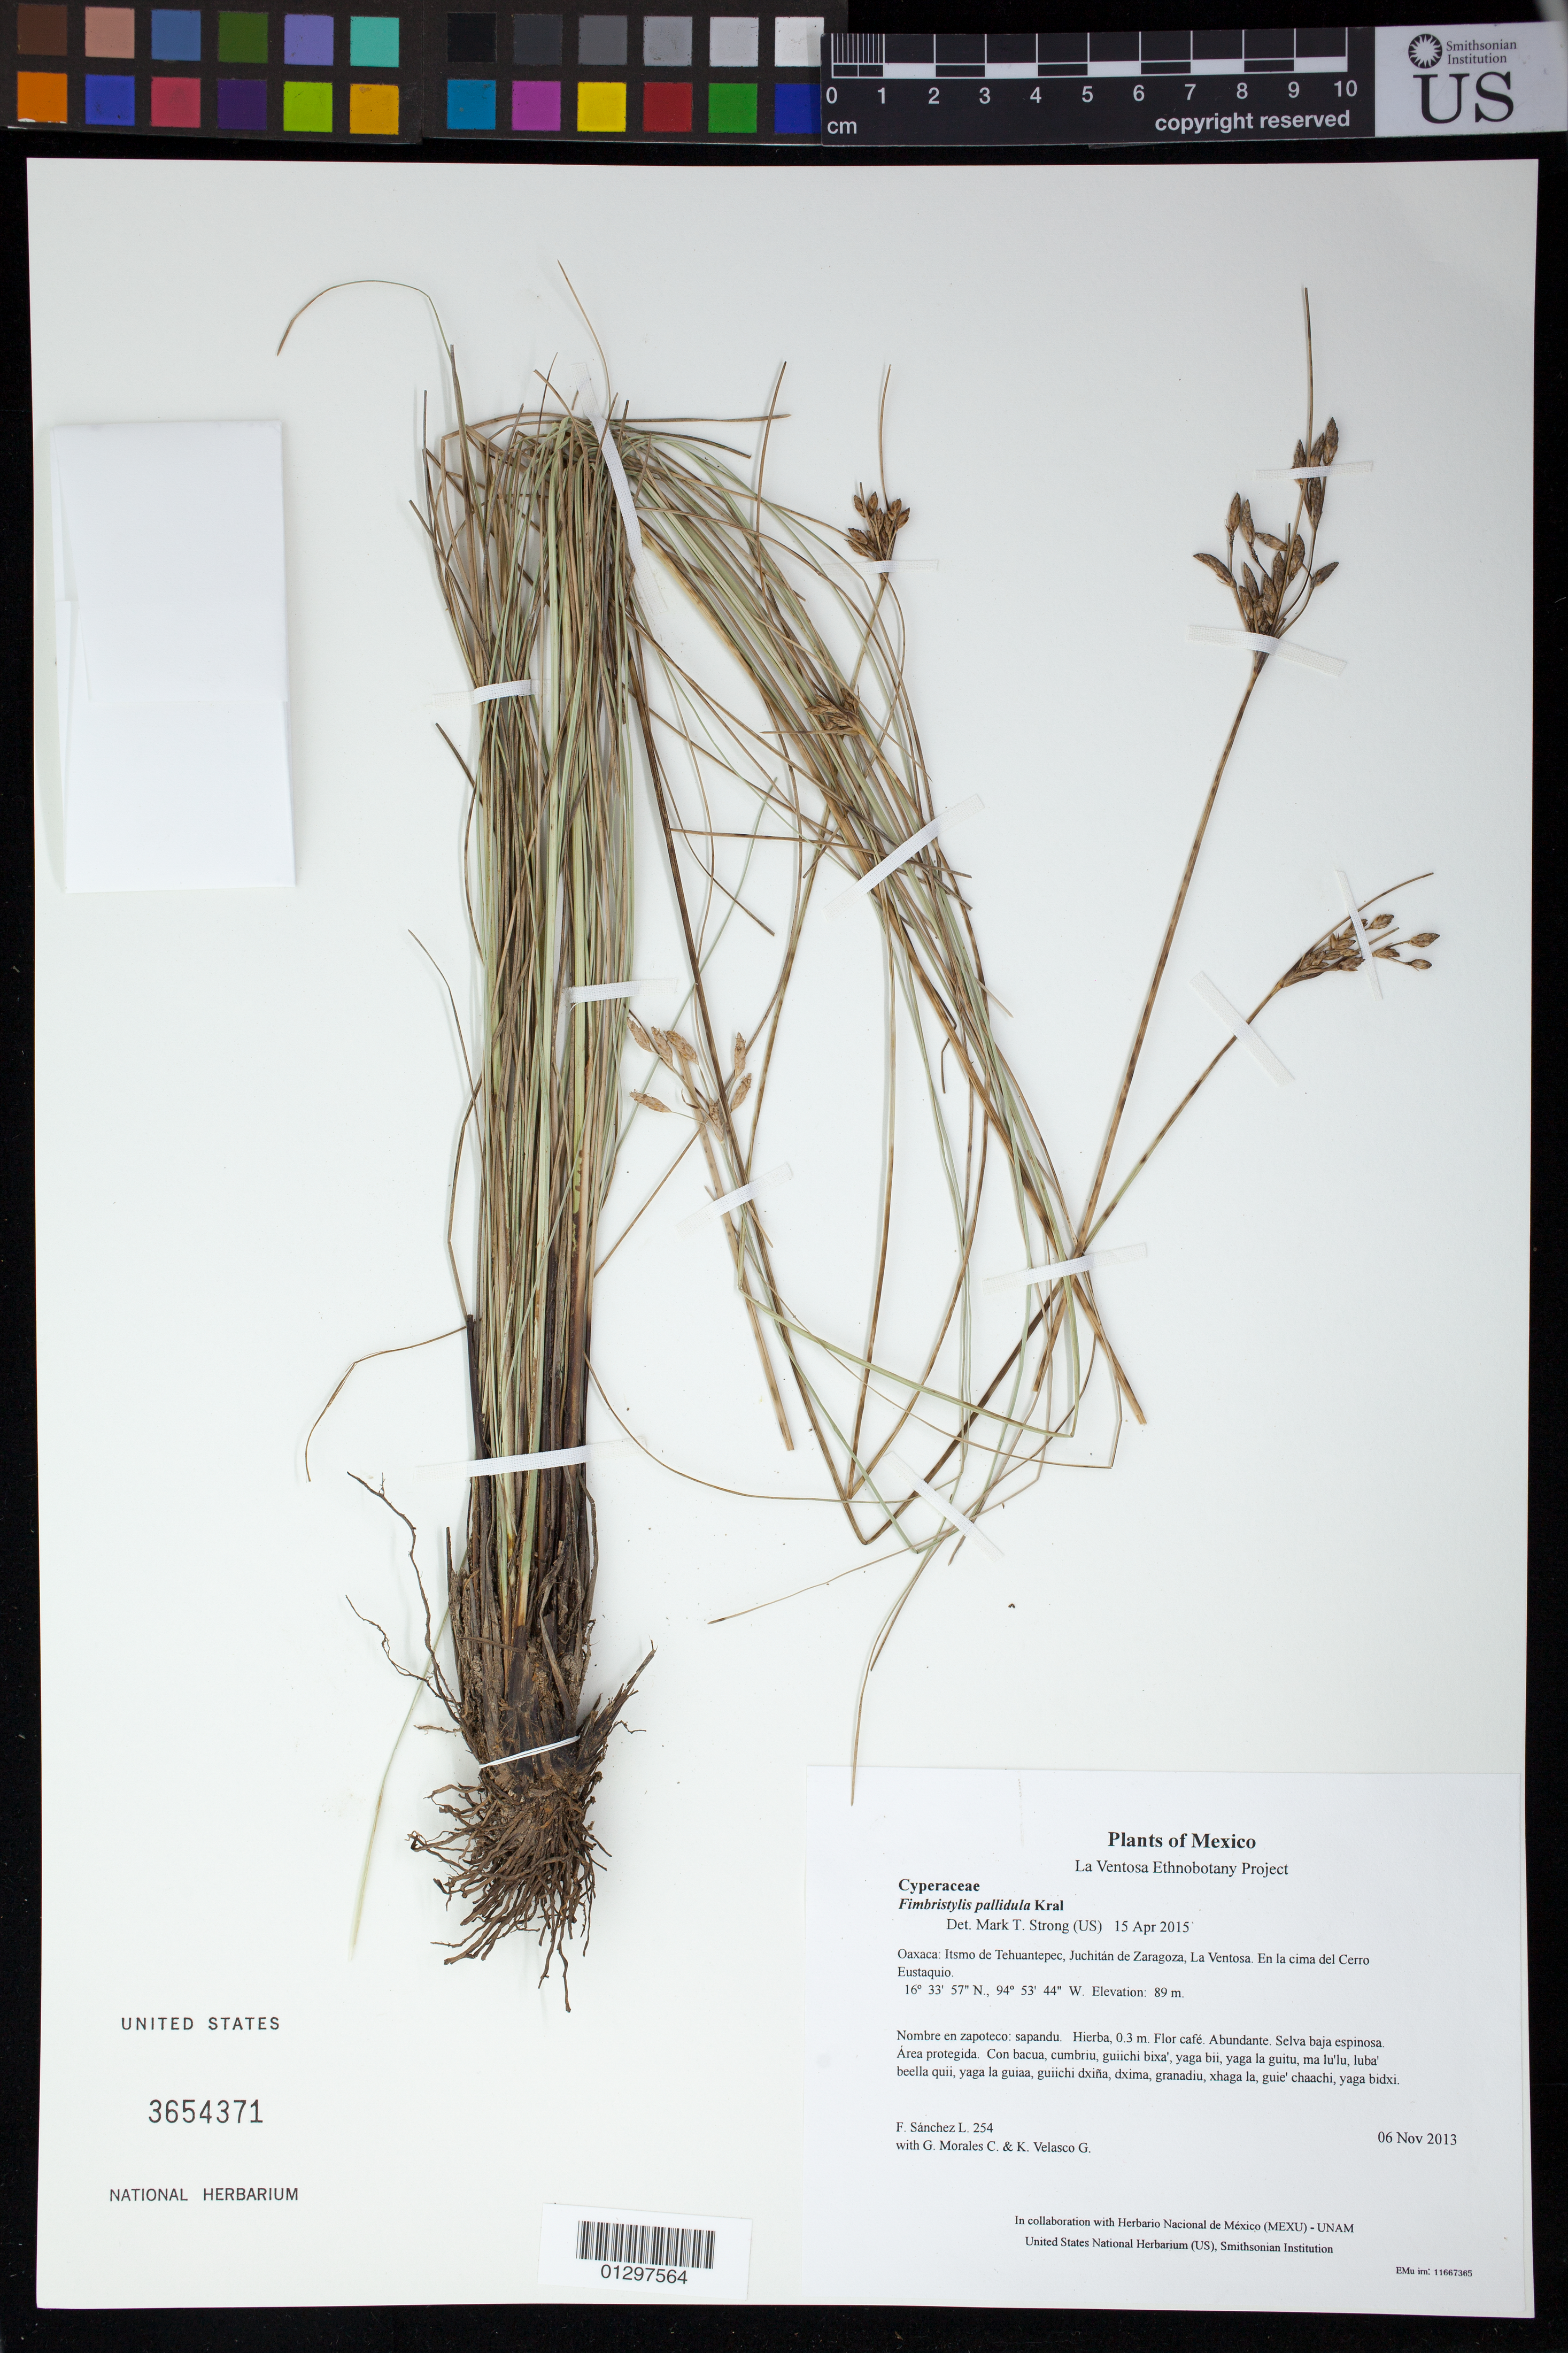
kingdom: Plantae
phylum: Tracheophyta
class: Liliopsida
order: Poales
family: Cyperaceae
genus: Fimbristylis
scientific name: Fimbristylis pallidula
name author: Kral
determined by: Strong, M. T., (US), Smithsonian Institution - National Museum of Natural History (UNITED STATES)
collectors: F. Sánchez L., G. Morales C. & K. Velasco G.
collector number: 254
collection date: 2013-11-06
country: Mexico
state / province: Oaxaca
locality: Itsmo de Tehuantepec, Juchitán de Zaragoza, La Ventosa. En la cima del Cerro Eustaquio.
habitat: Selva baja espinosa. Área protegida.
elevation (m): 89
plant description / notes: JEBOT, MEXU, SERO, US; Guixi. 0.3 m. Guie' namuu. Stale.; chintul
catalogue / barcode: US 3654371